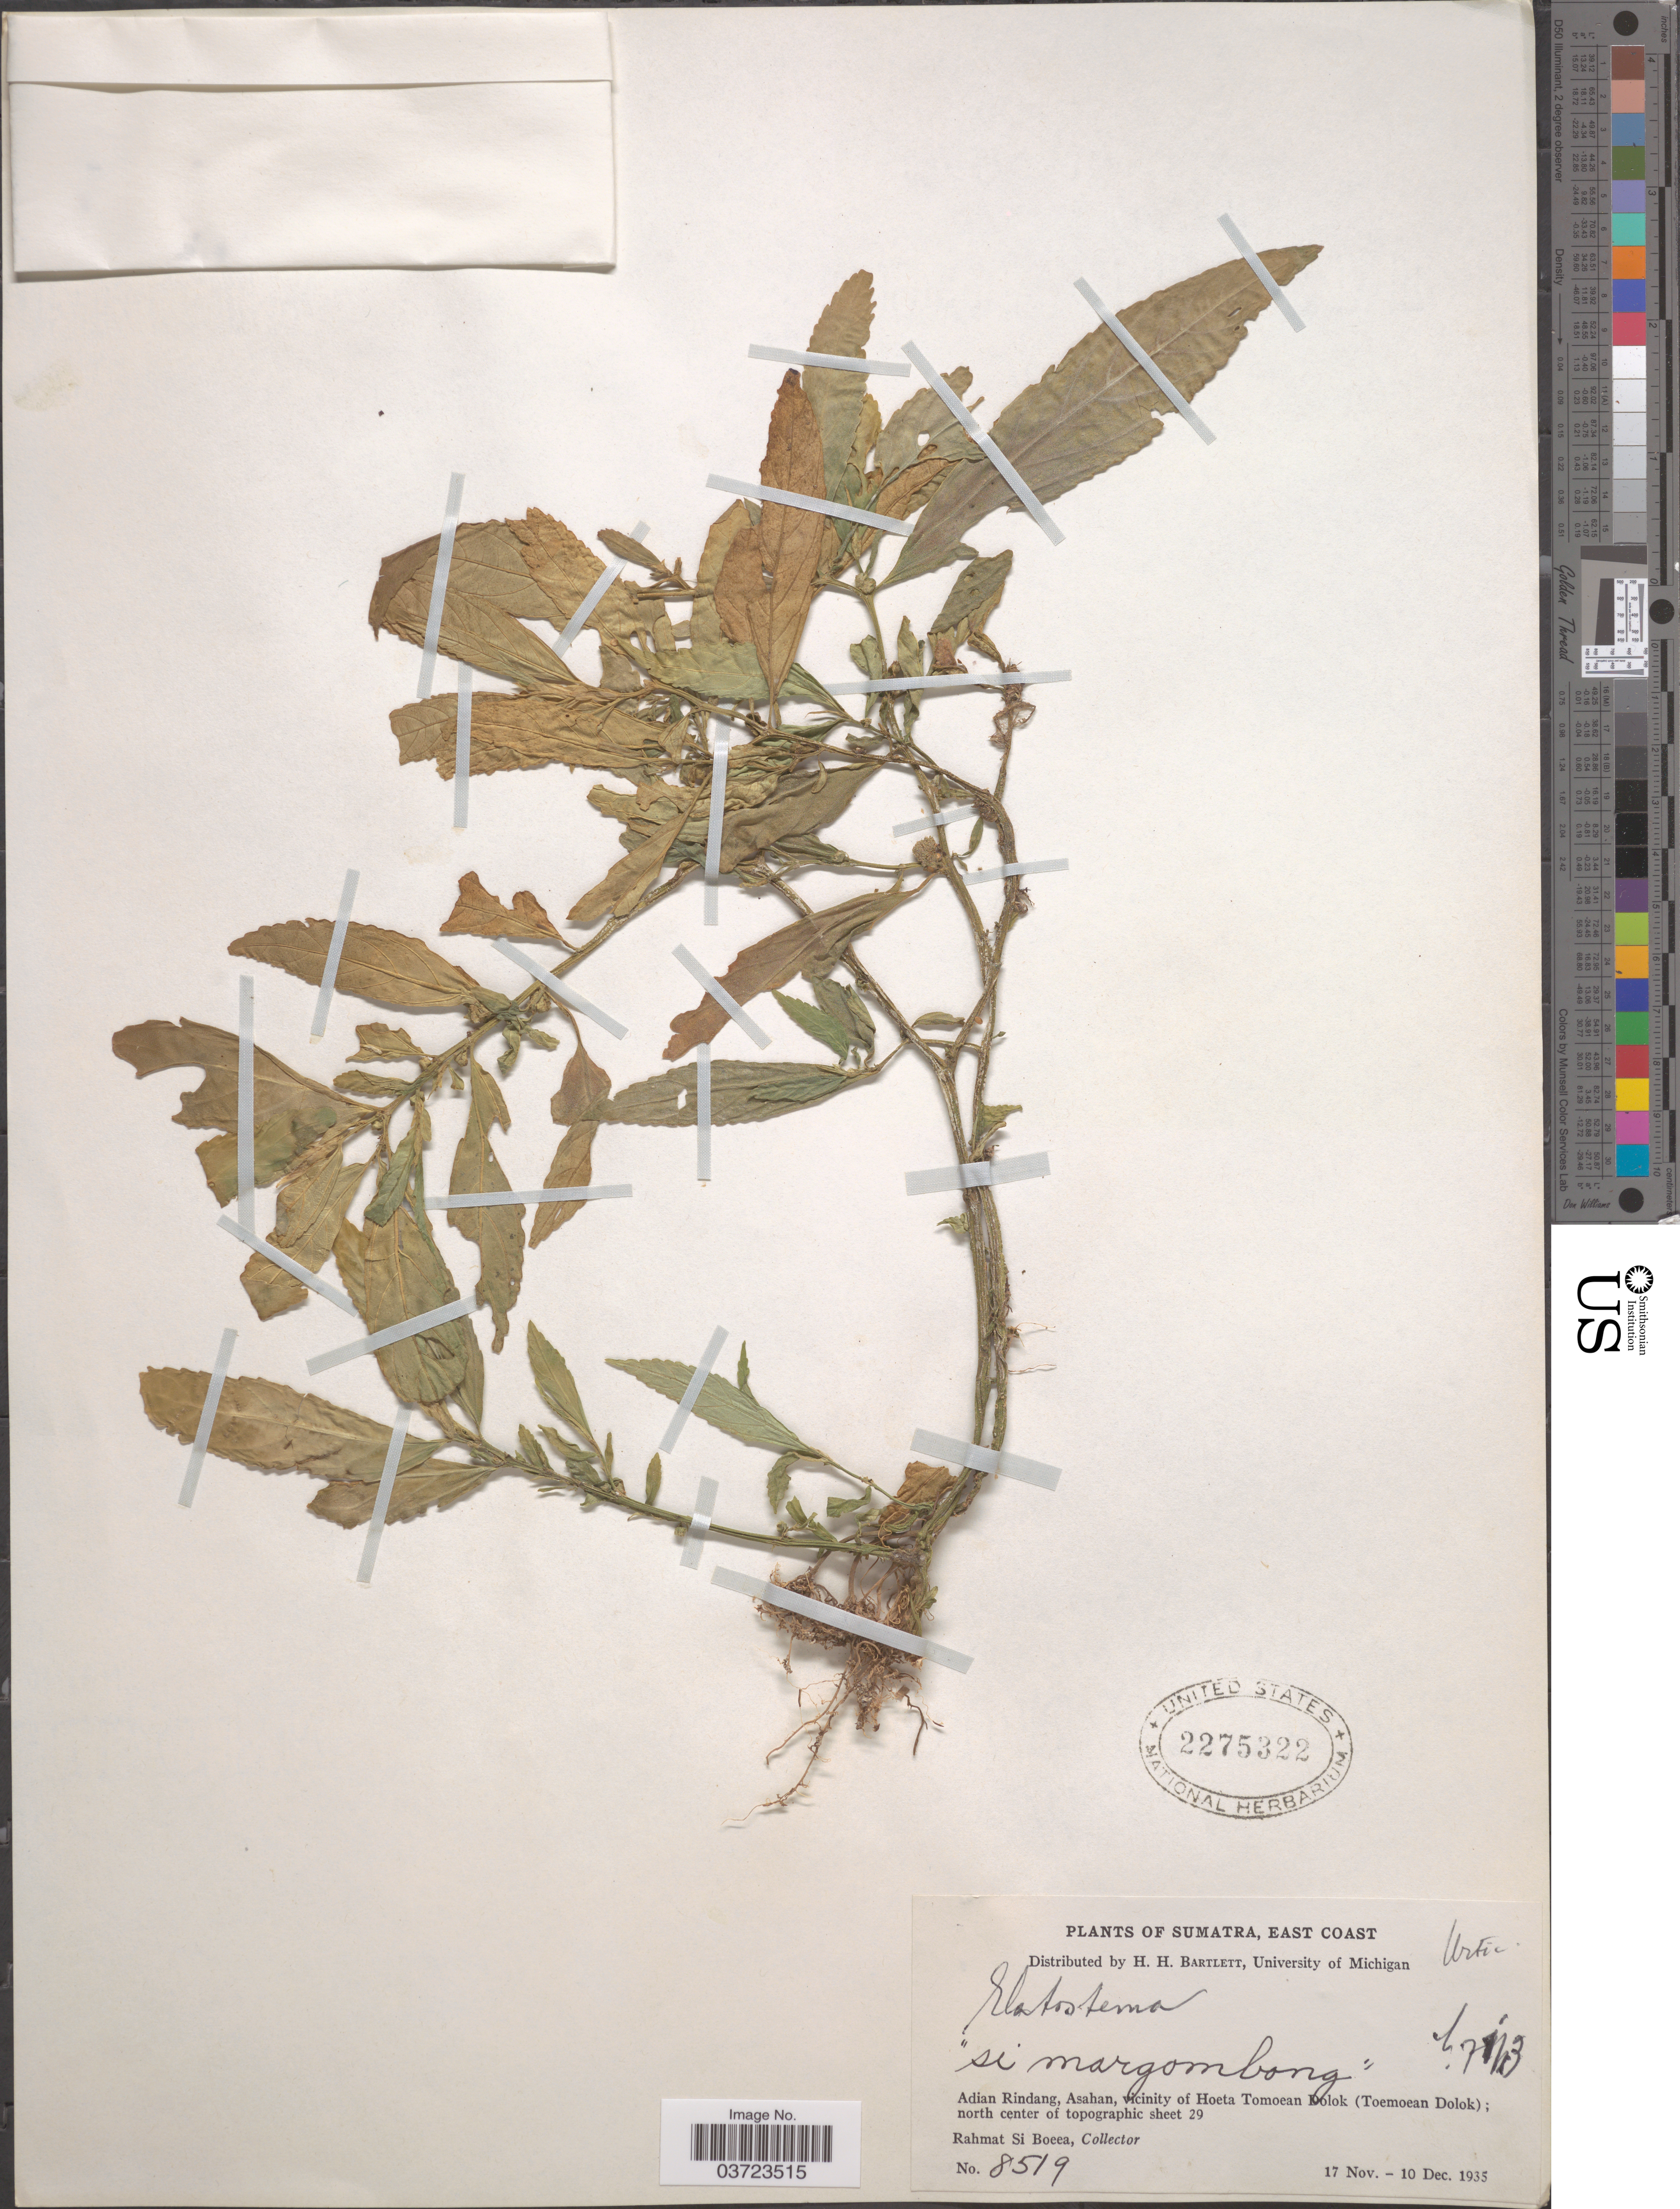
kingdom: Plantae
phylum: Tracheophyta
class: Magnoliopsida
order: Rosales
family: Urticaceae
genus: Elatostema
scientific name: Elatostema sp.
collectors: Rahmat Si Boeea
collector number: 8519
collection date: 1935-11-17/1935-12-10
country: Indonesia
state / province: Sumatra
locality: East Coast. Adian Rindang, Asahan, vicinity of Hoeta Tomoean Dolok (Toemoean Dolok); north center of topographic sheet 29.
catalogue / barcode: US 2275322